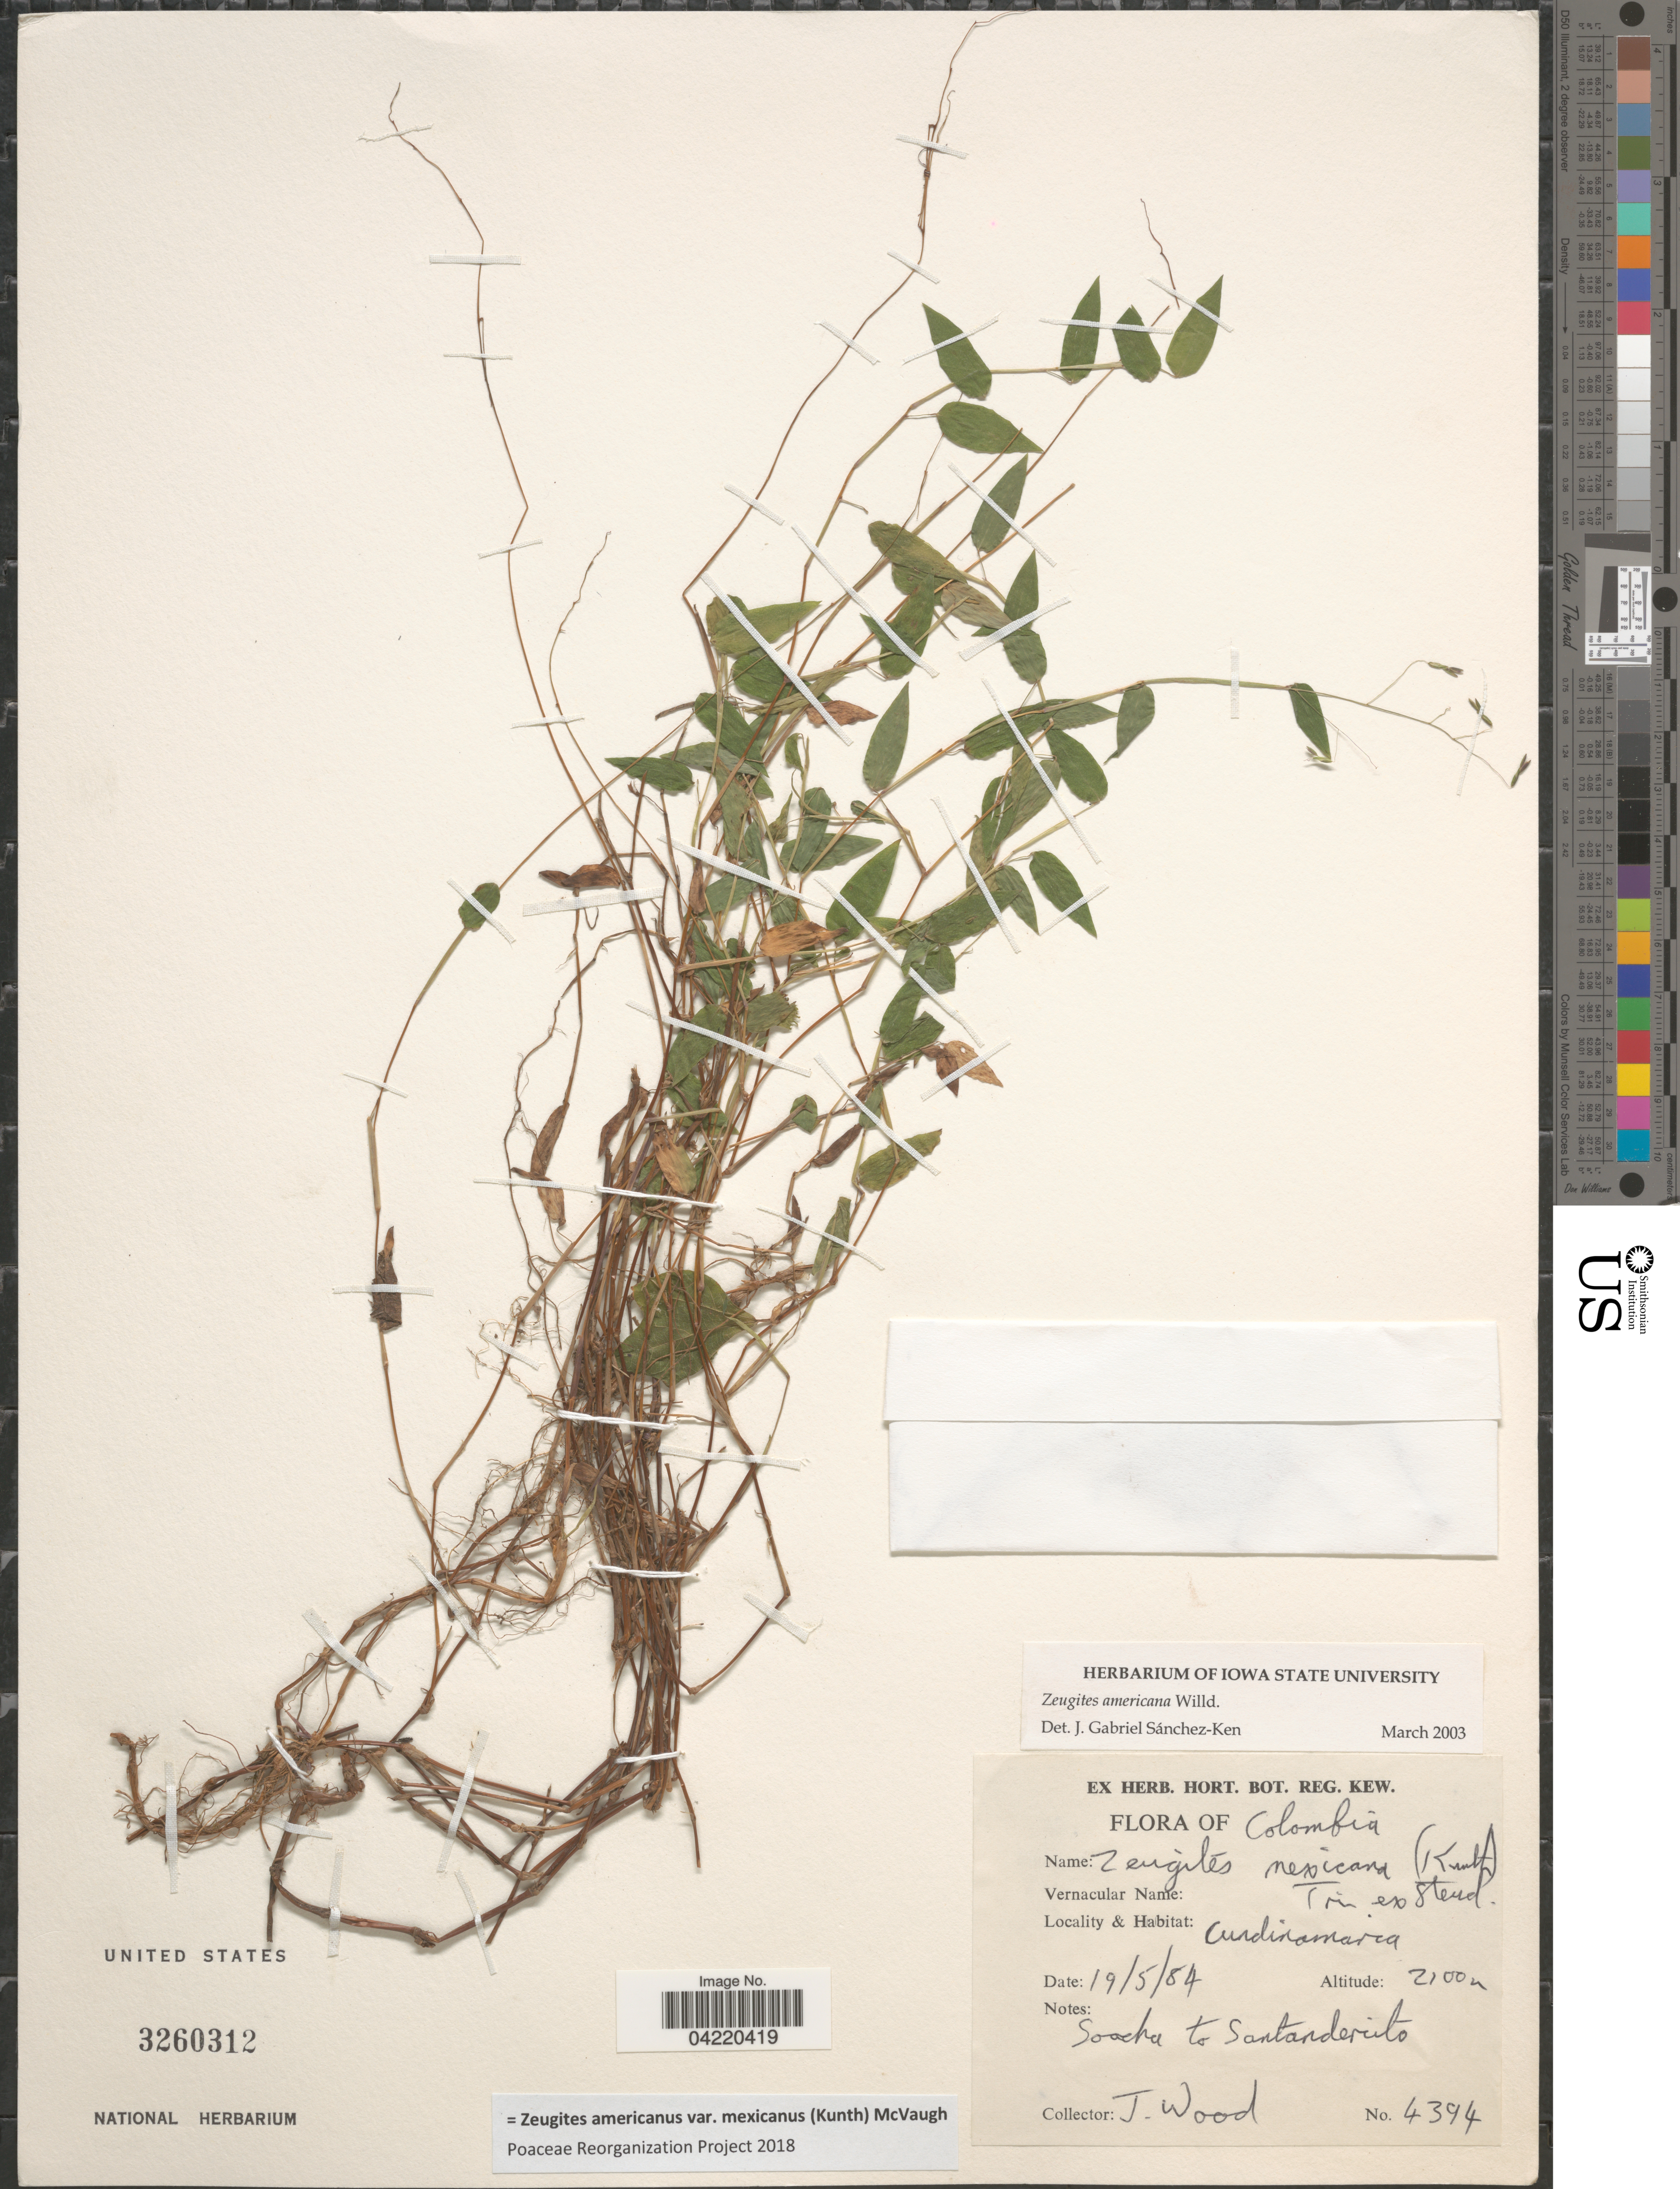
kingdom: Plantae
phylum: Tracheophyta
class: Liliopsida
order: Poales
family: Poaceae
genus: Zeugites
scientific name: Zeugites americanus var. mexicanus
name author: (Kunth) McVaugh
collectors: T. Wood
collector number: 4394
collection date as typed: Transcribed d/m/y: 19/5/84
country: Colombia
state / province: Cundinamarca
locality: Socha to Santanderito.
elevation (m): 2100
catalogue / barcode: US 3260312